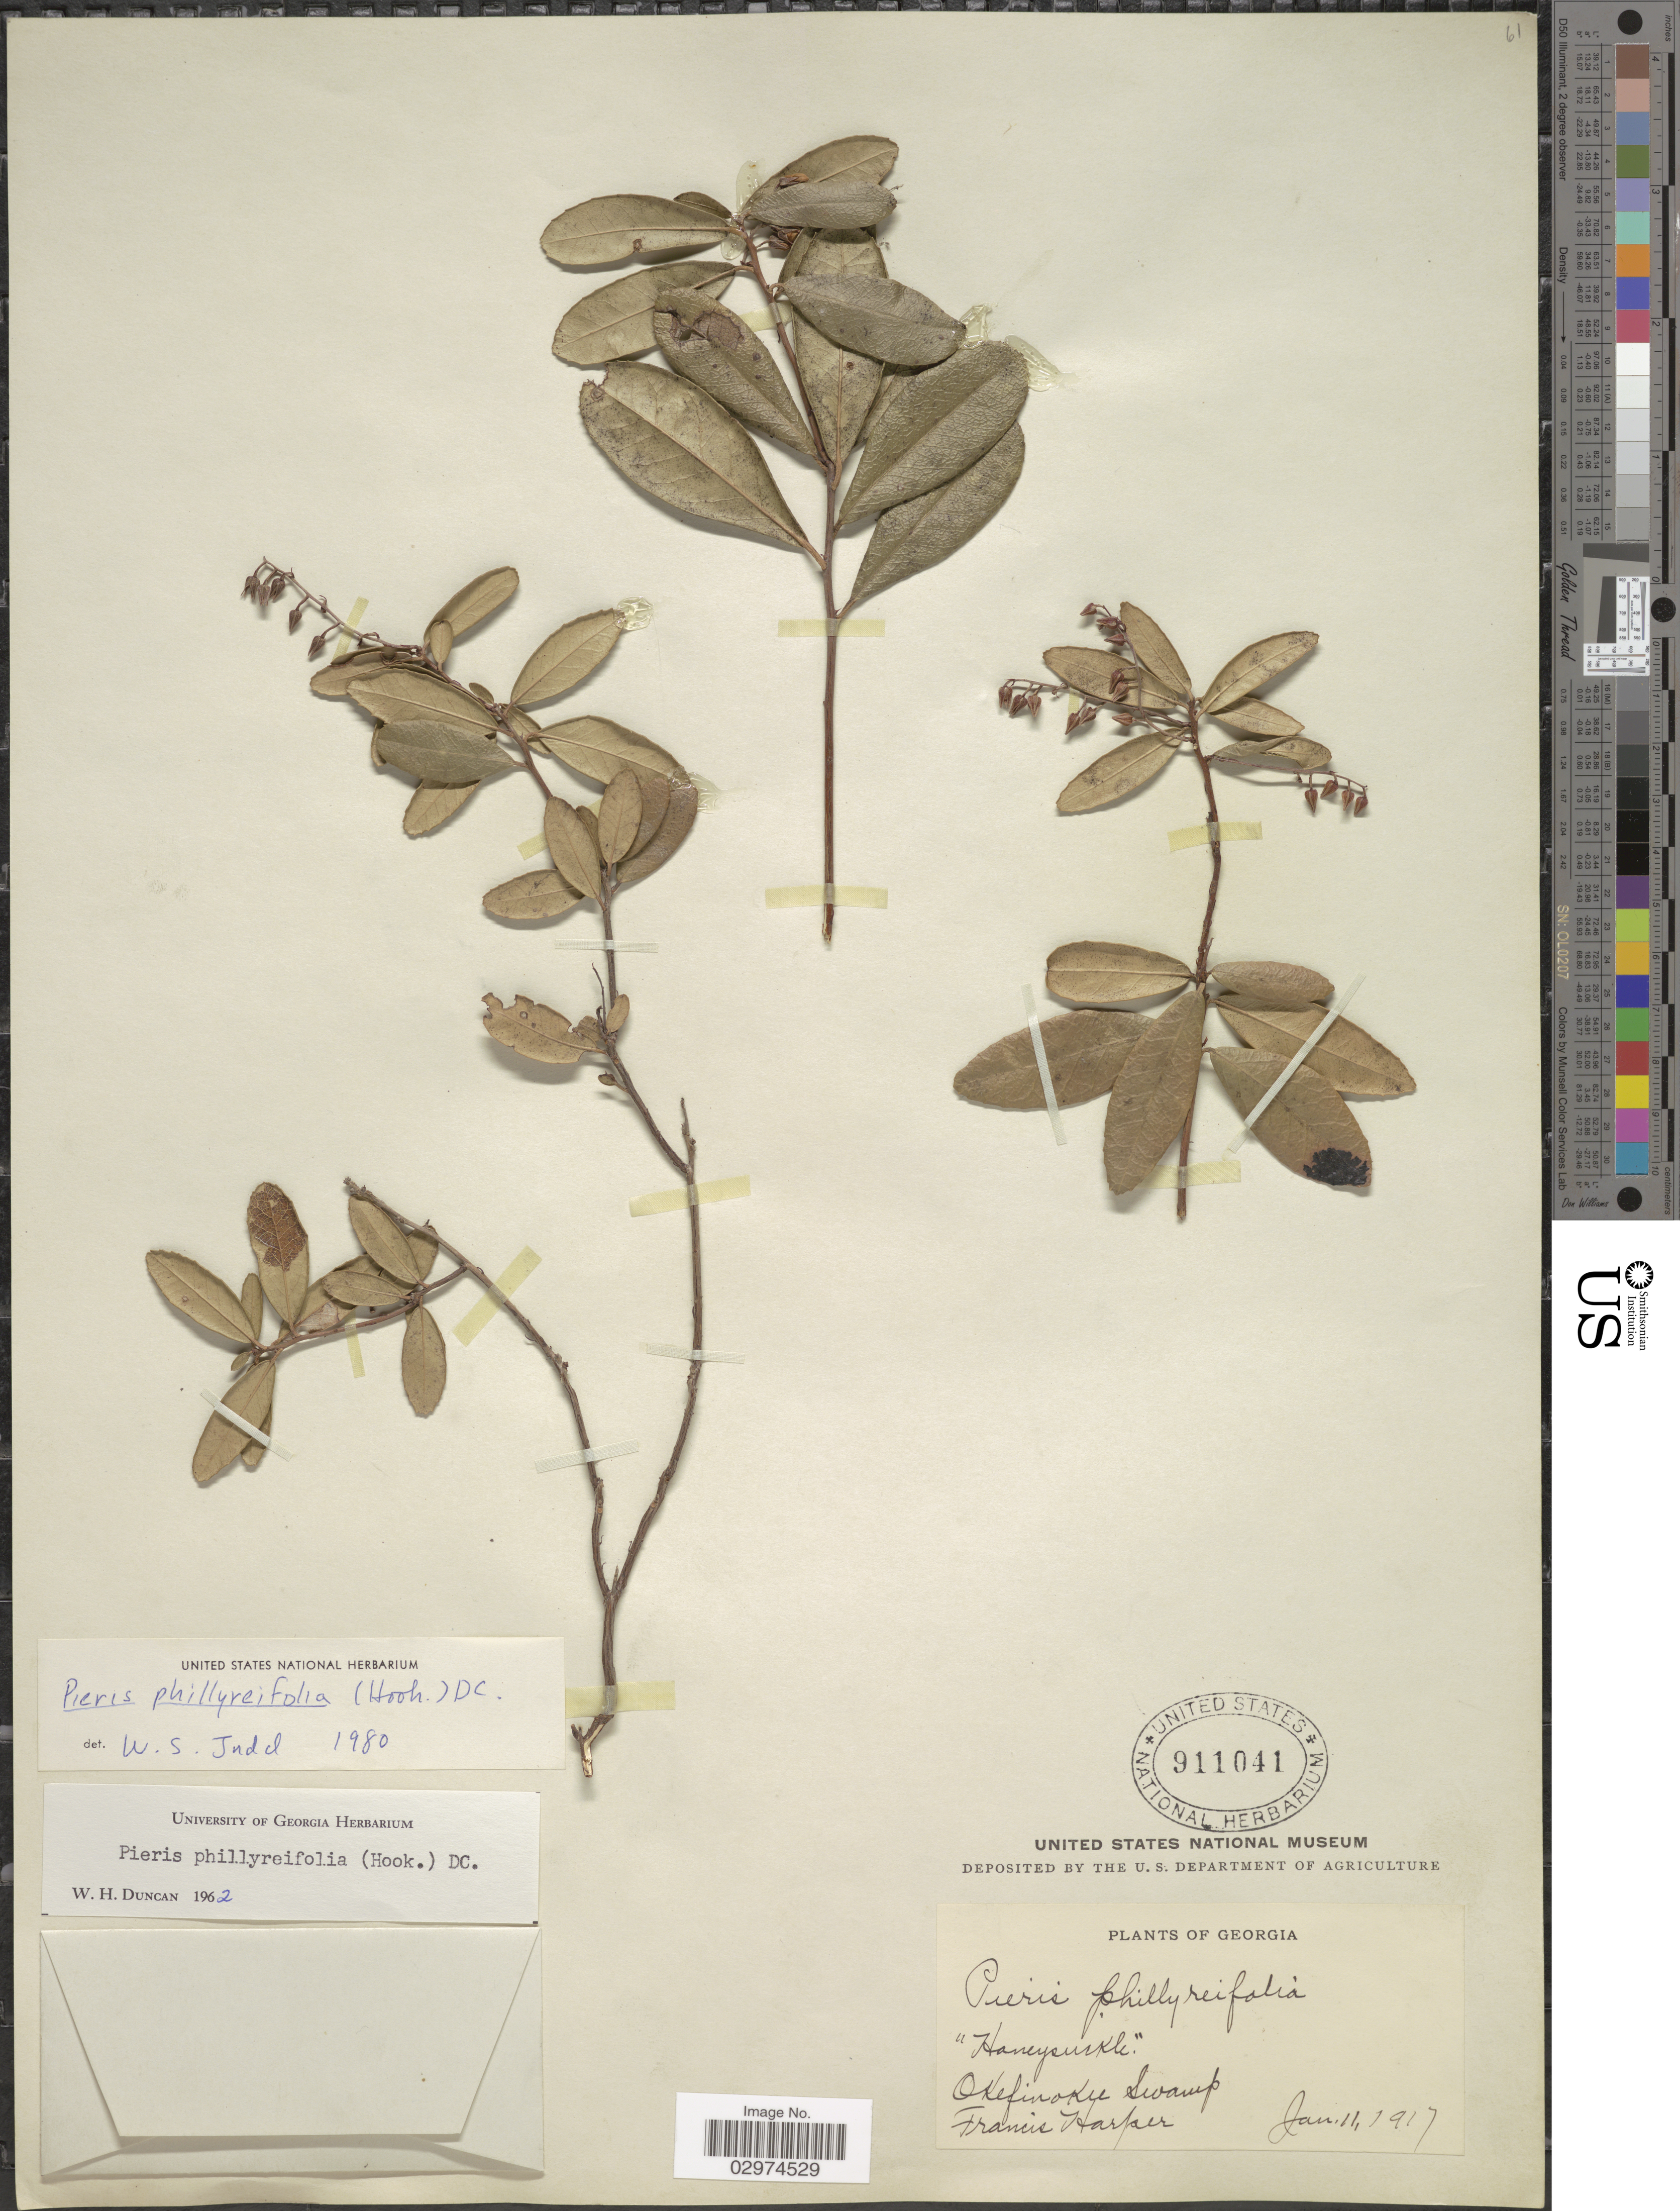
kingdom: Plantae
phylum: Tracheophyta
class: Magnoliopsida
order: Ericales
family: Ericaceae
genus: Pieris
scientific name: Pieris phillyreifolia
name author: (Hook.) DC.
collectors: F. Harper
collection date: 1917-01-11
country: United States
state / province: Georgia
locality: Honeysuckle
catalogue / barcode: US 911041